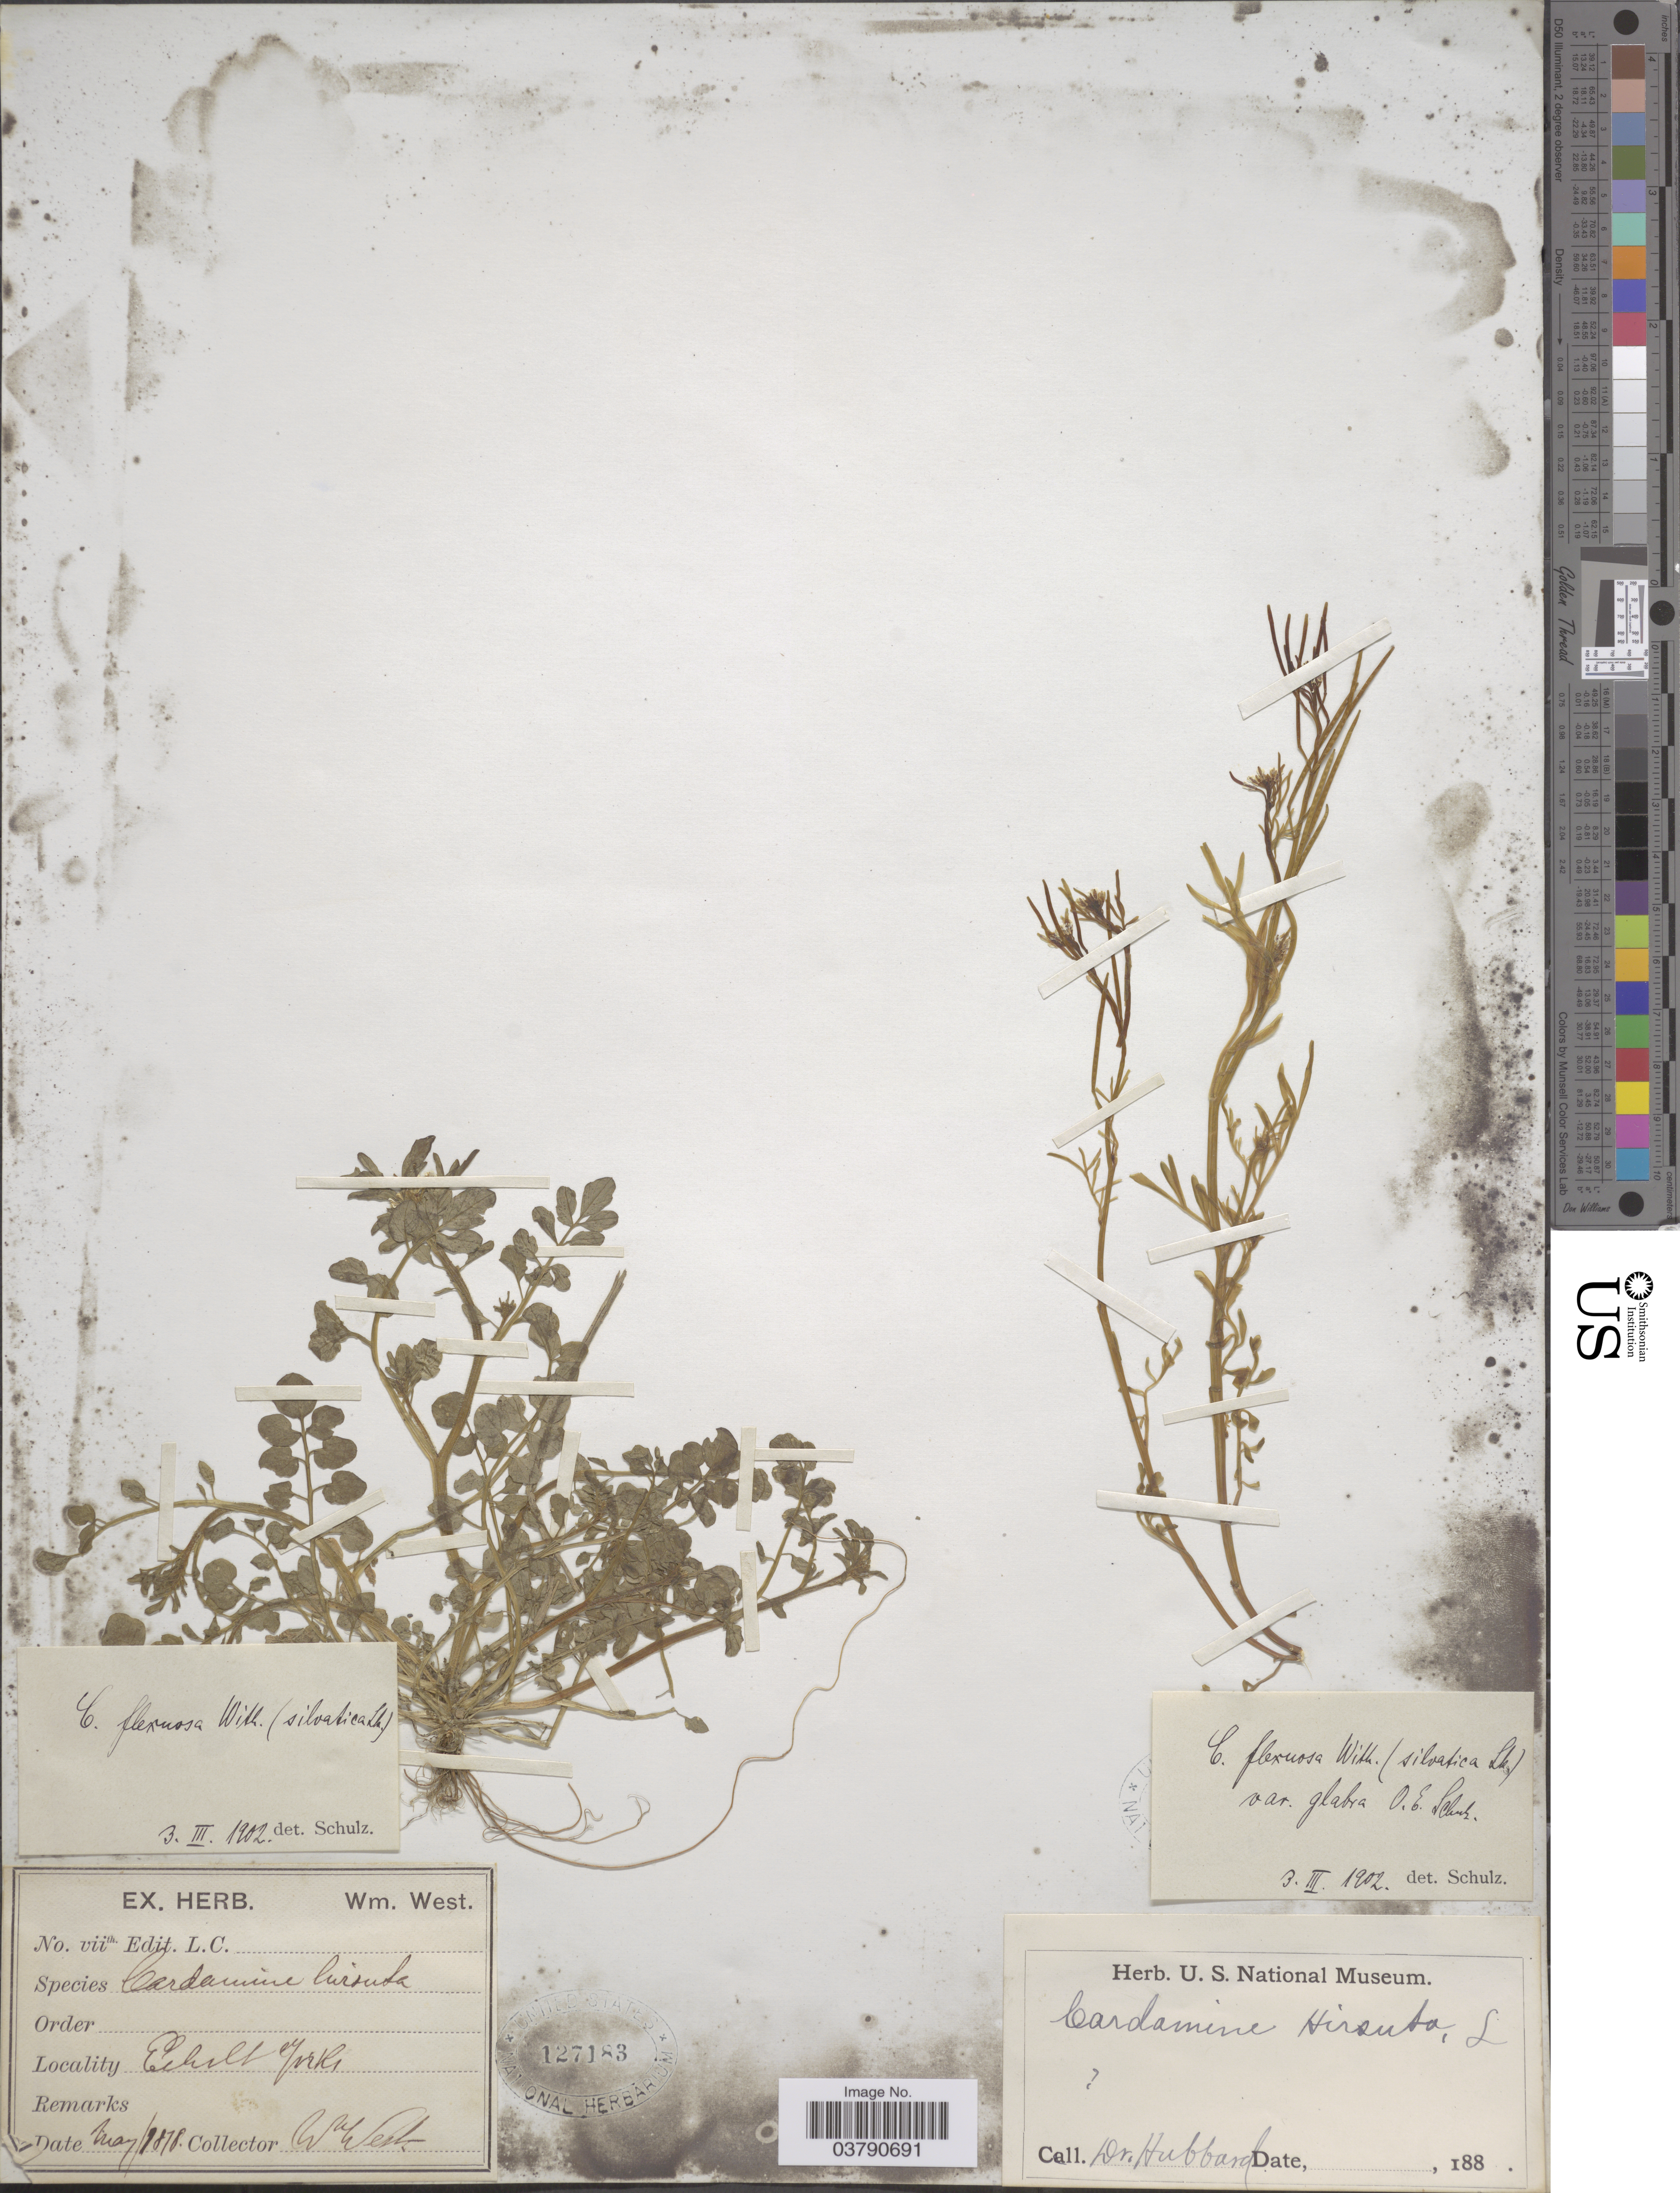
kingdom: Plantae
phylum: Tracheophyta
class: Magnoliopsida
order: Brassicales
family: Brassicaceae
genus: Cardamine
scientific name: Cardamine flexuosa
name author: With.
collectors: W. West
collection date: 1878-05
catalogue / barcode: US 127183